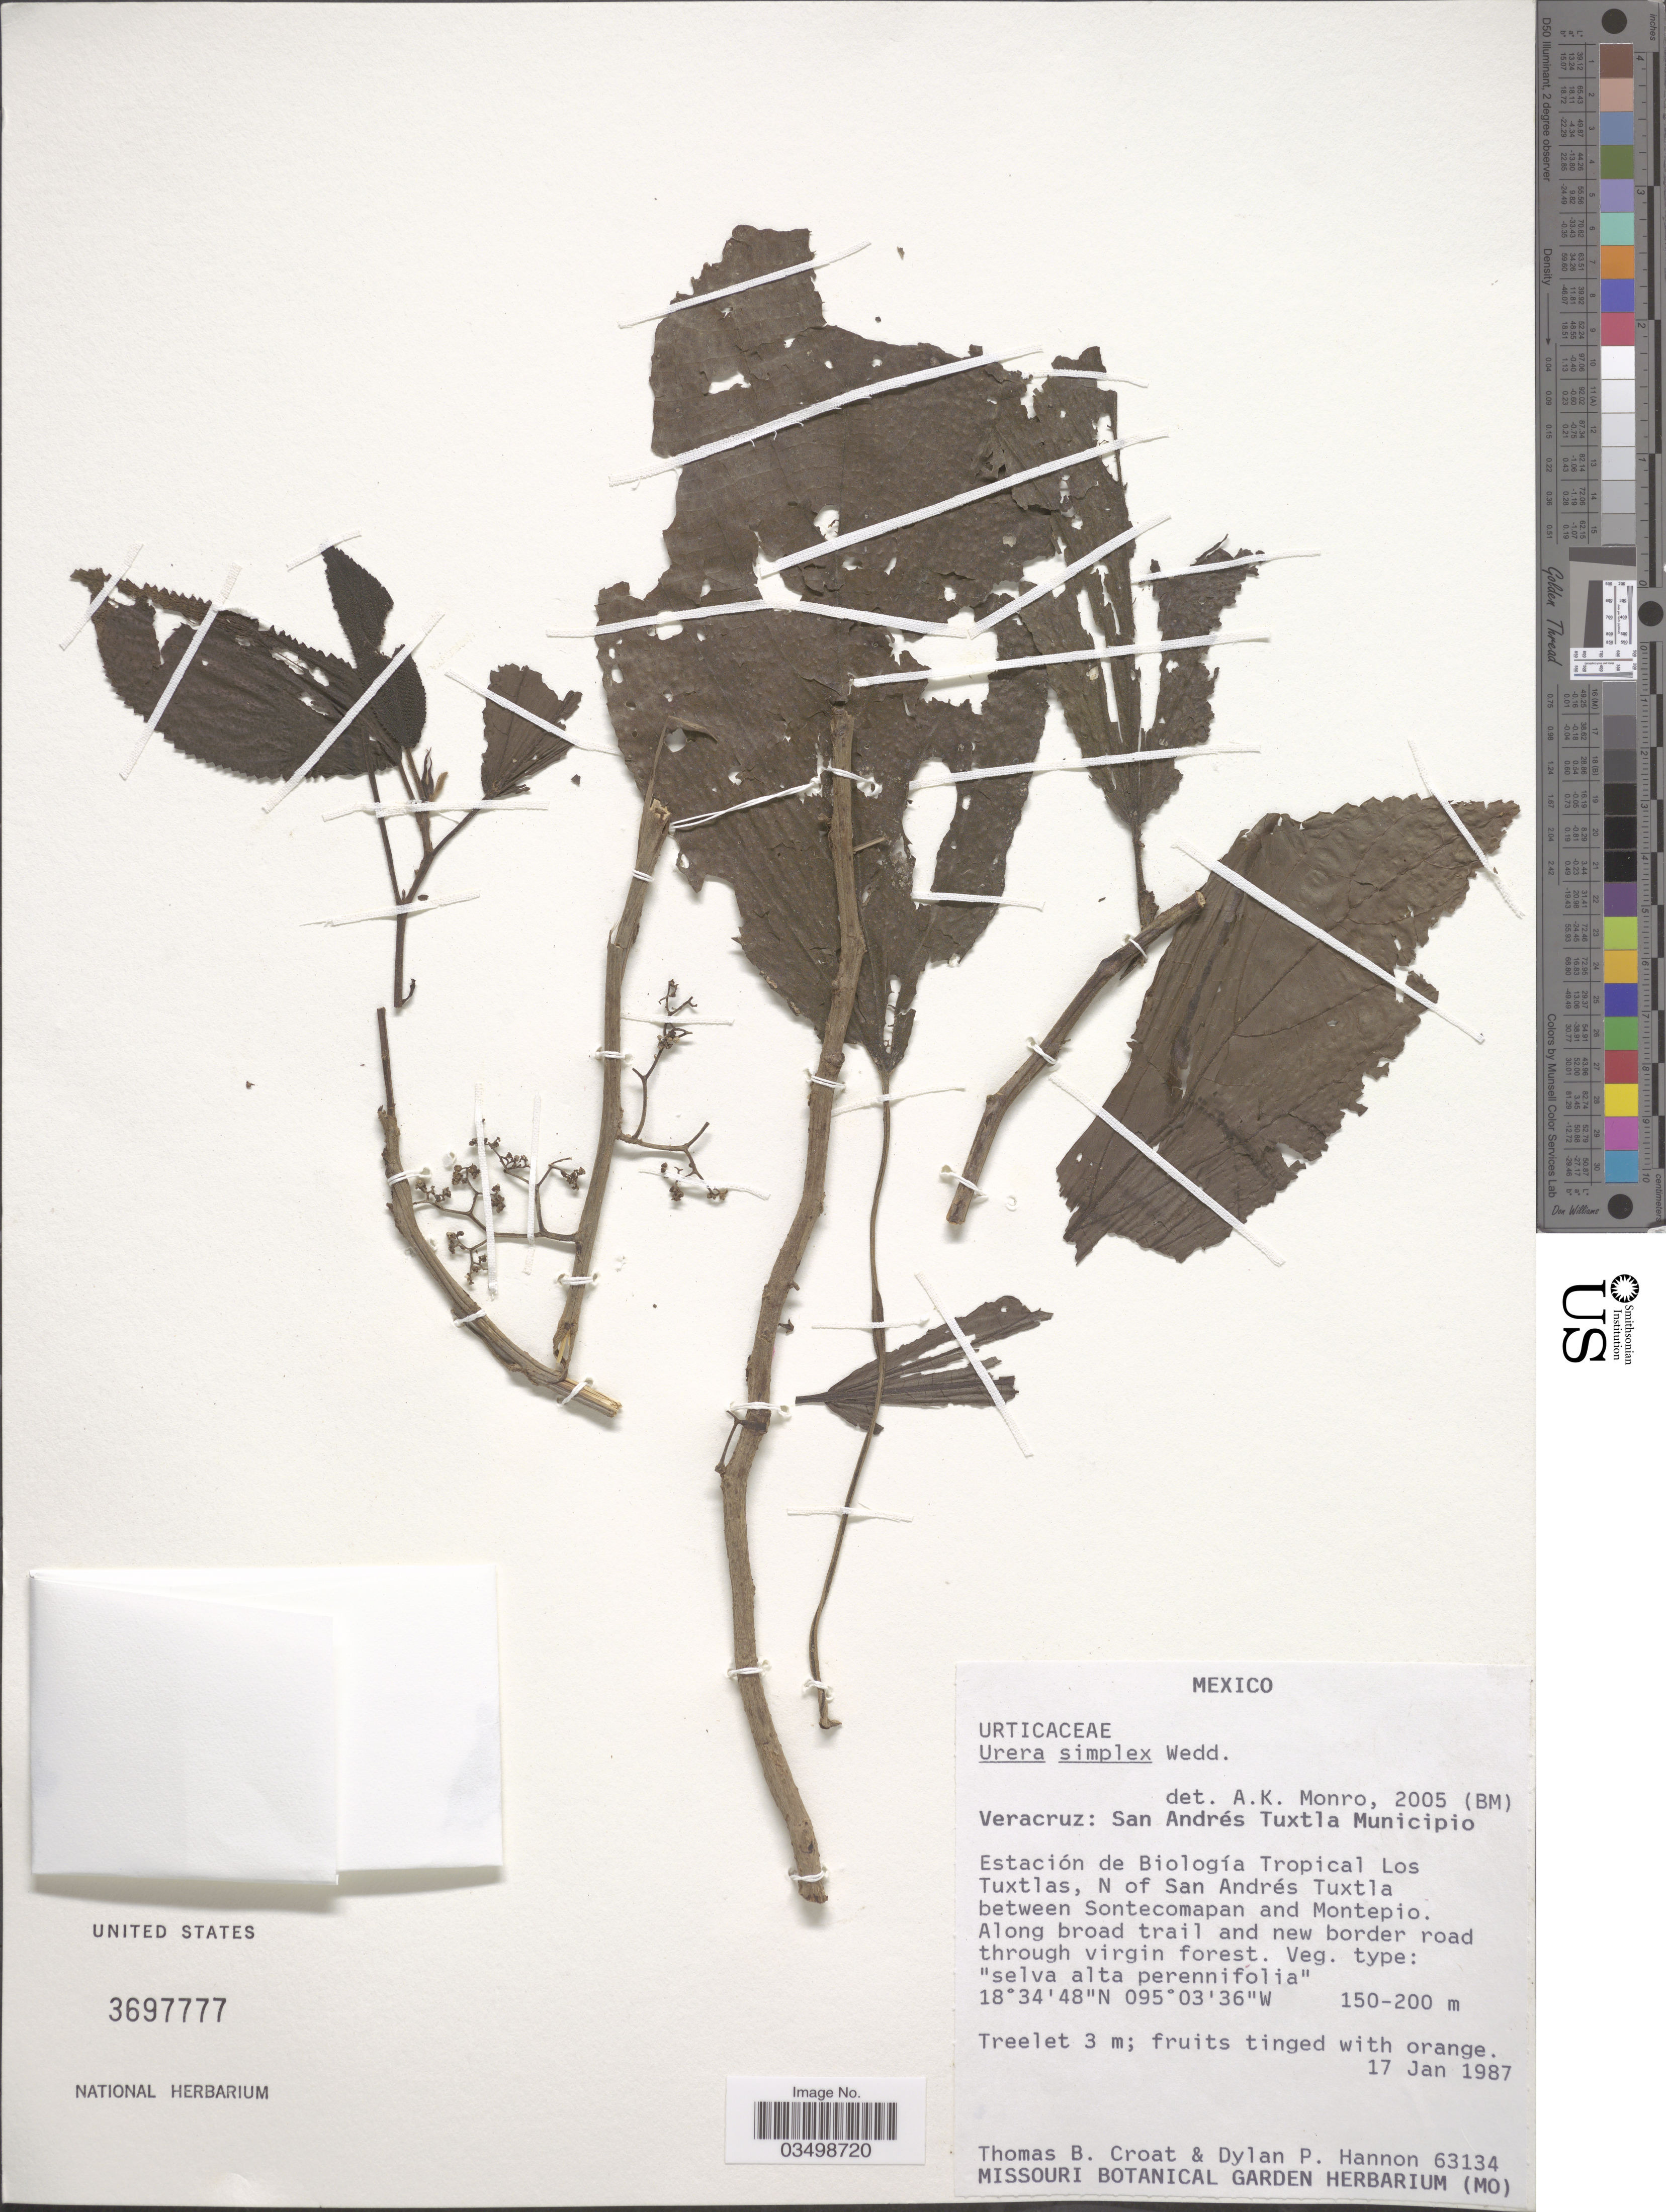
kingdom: Plantae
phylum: Tracheophyta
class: Magnoliopsida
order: Rosales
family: Urticaceae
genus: Urera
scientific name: Urera simplex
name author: Wedd.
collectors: T. B. Croat & D. Hannon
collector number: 63134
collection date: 1987-01-17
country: Mexico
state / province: Veracruz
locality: Veracruz: San Andrés Tuxtla Municipio. Estación de Biología Tropical Los Tuxtlas, N. of San Andrés Tuxtla between Sontecomapan and Montepio. Along broad trail and new border road through virgin forest.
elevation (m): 150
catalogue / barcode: US 3697777